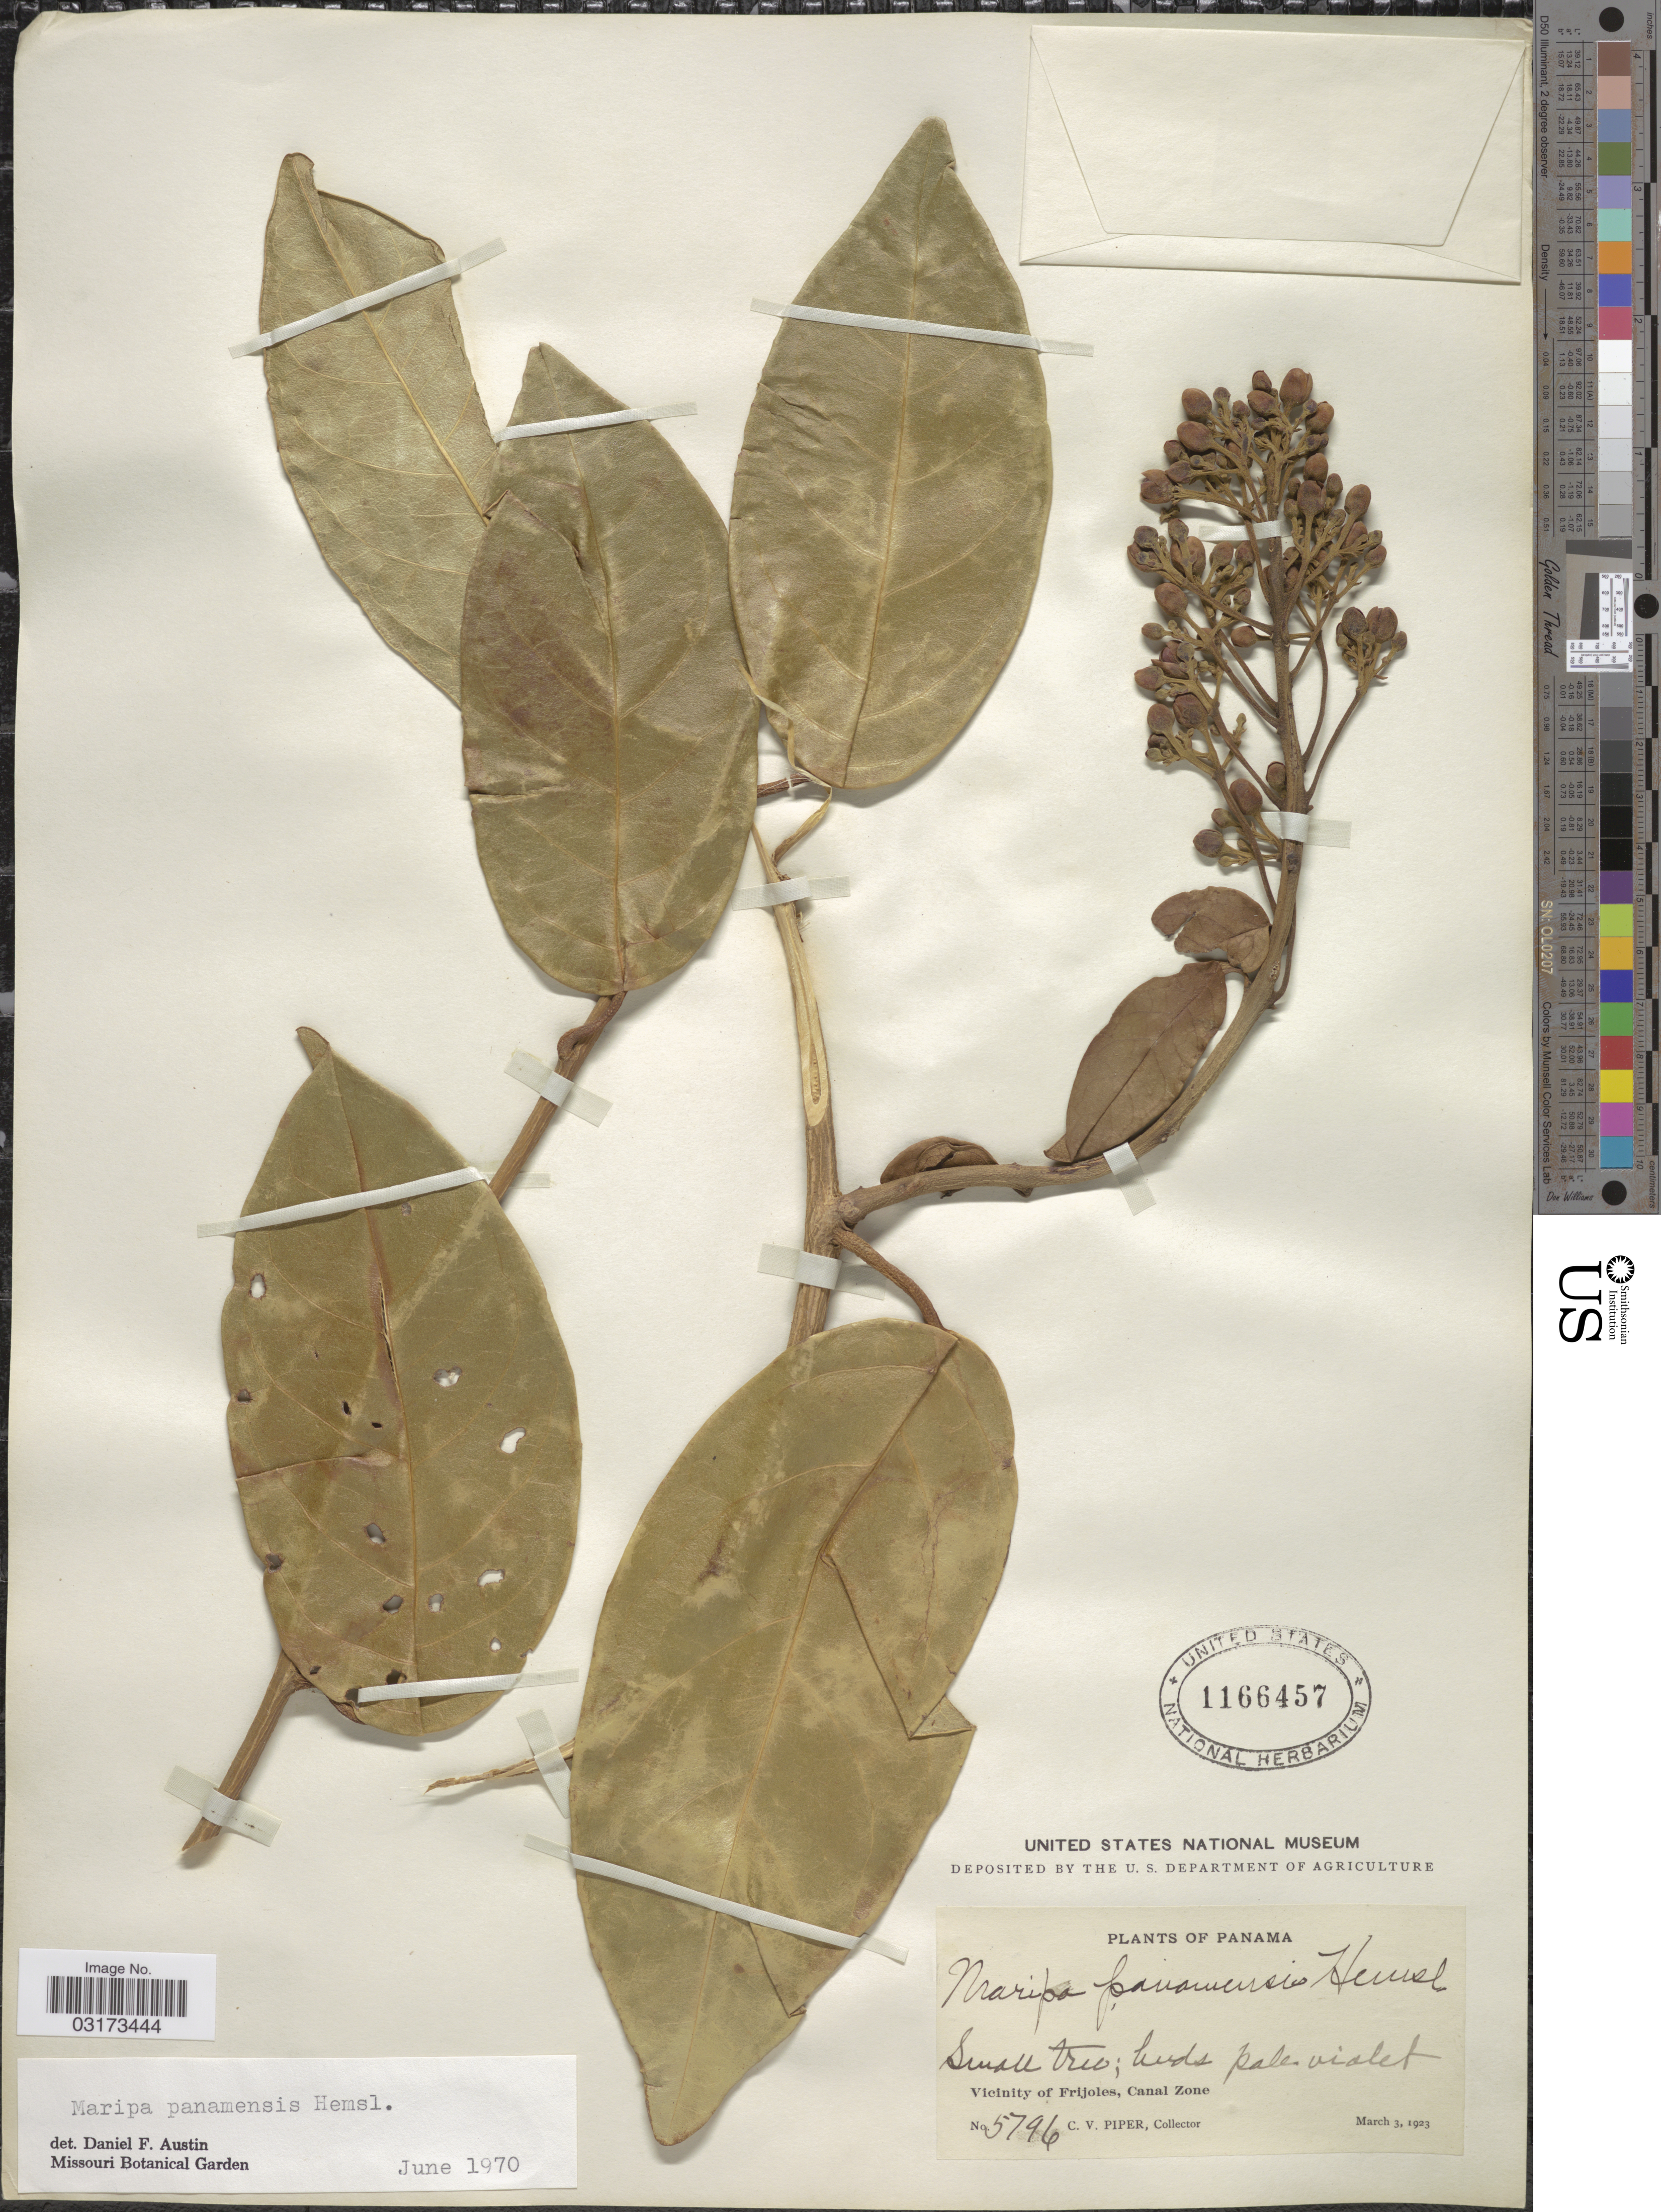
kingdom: Plantae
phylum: Tracheophyta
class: Magnoliopsida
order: Solanales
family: Convolvulaceae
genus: Maripa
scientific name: Maripa panamensis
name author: Hemsl.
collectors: C. V. Piper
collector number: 5796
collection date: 1923-03-03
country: Panama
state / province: Colón / Panamá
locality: Vicinity of Frijoles, Canal Zone.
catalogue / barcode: US 1166457